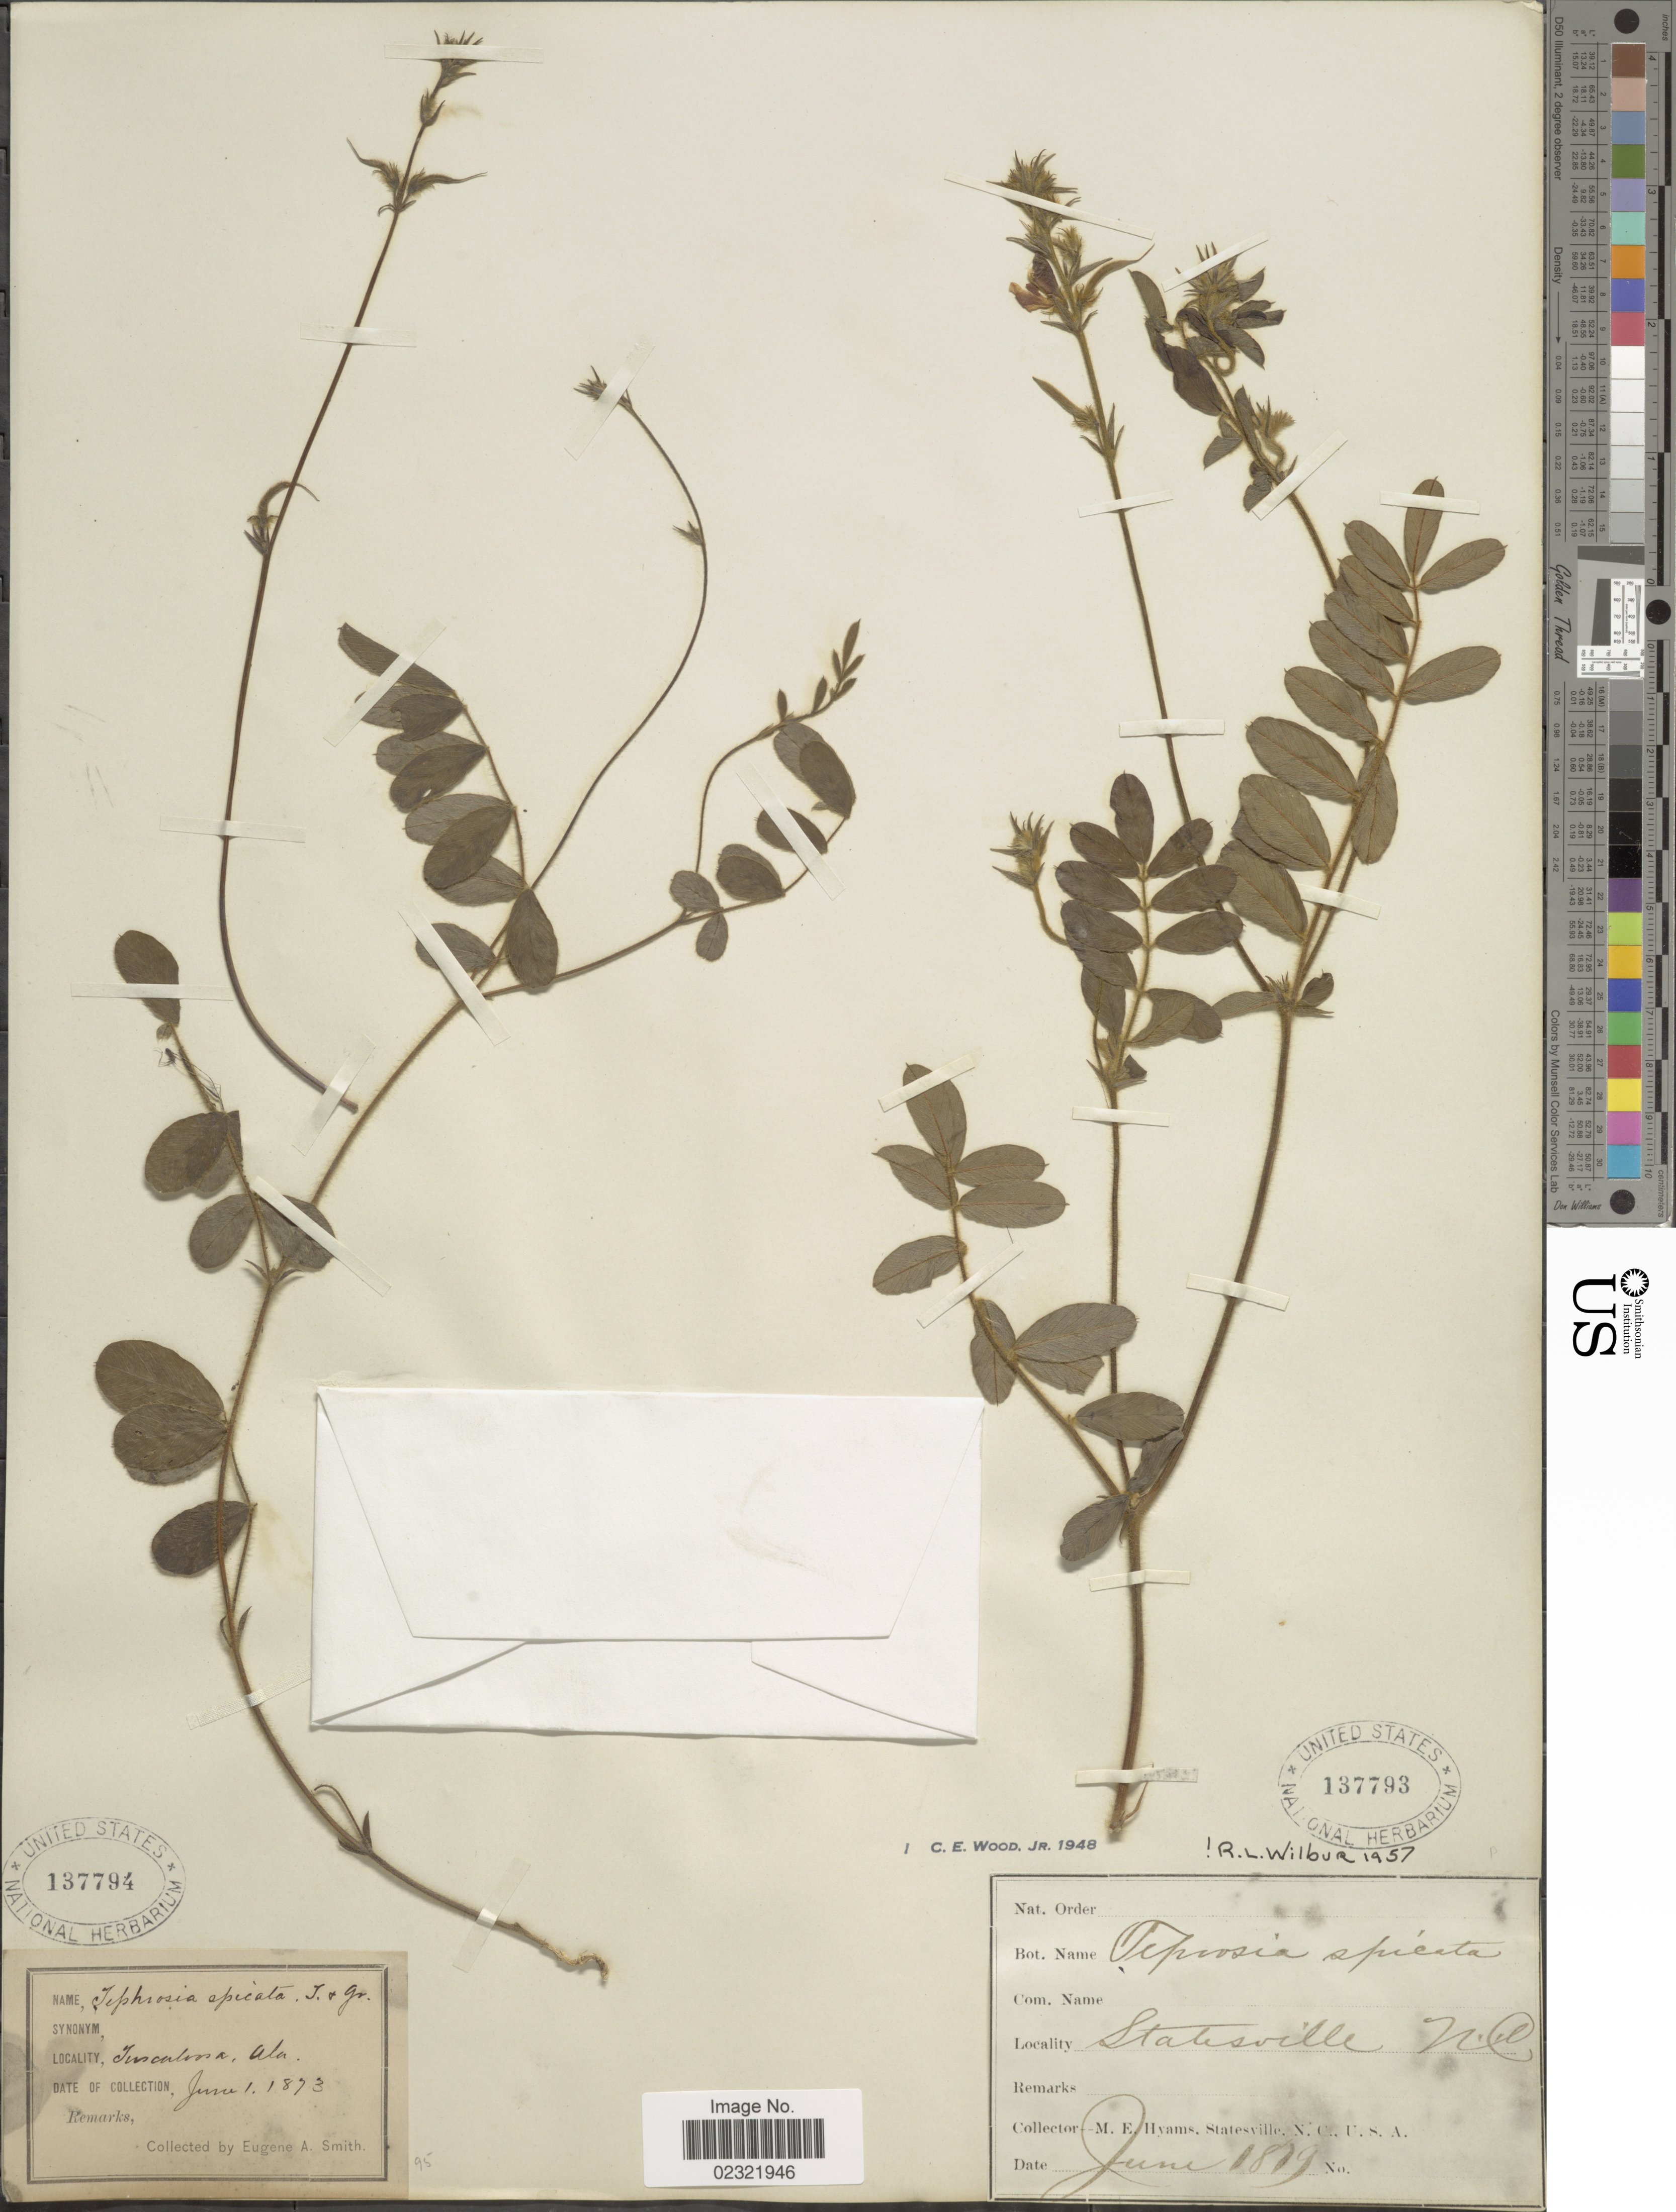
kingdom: Plantae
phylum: Tracheophyta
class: Magnoliopsida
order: Fabales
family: Fabaceae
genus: Tephrosia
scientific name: Tephrosia spicata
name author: (Walter) Torr. & A. Gray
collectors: M. E. Hyams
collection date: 1879-06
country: United States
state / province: North Carolina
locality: Statesville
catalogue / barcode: US 137793-2